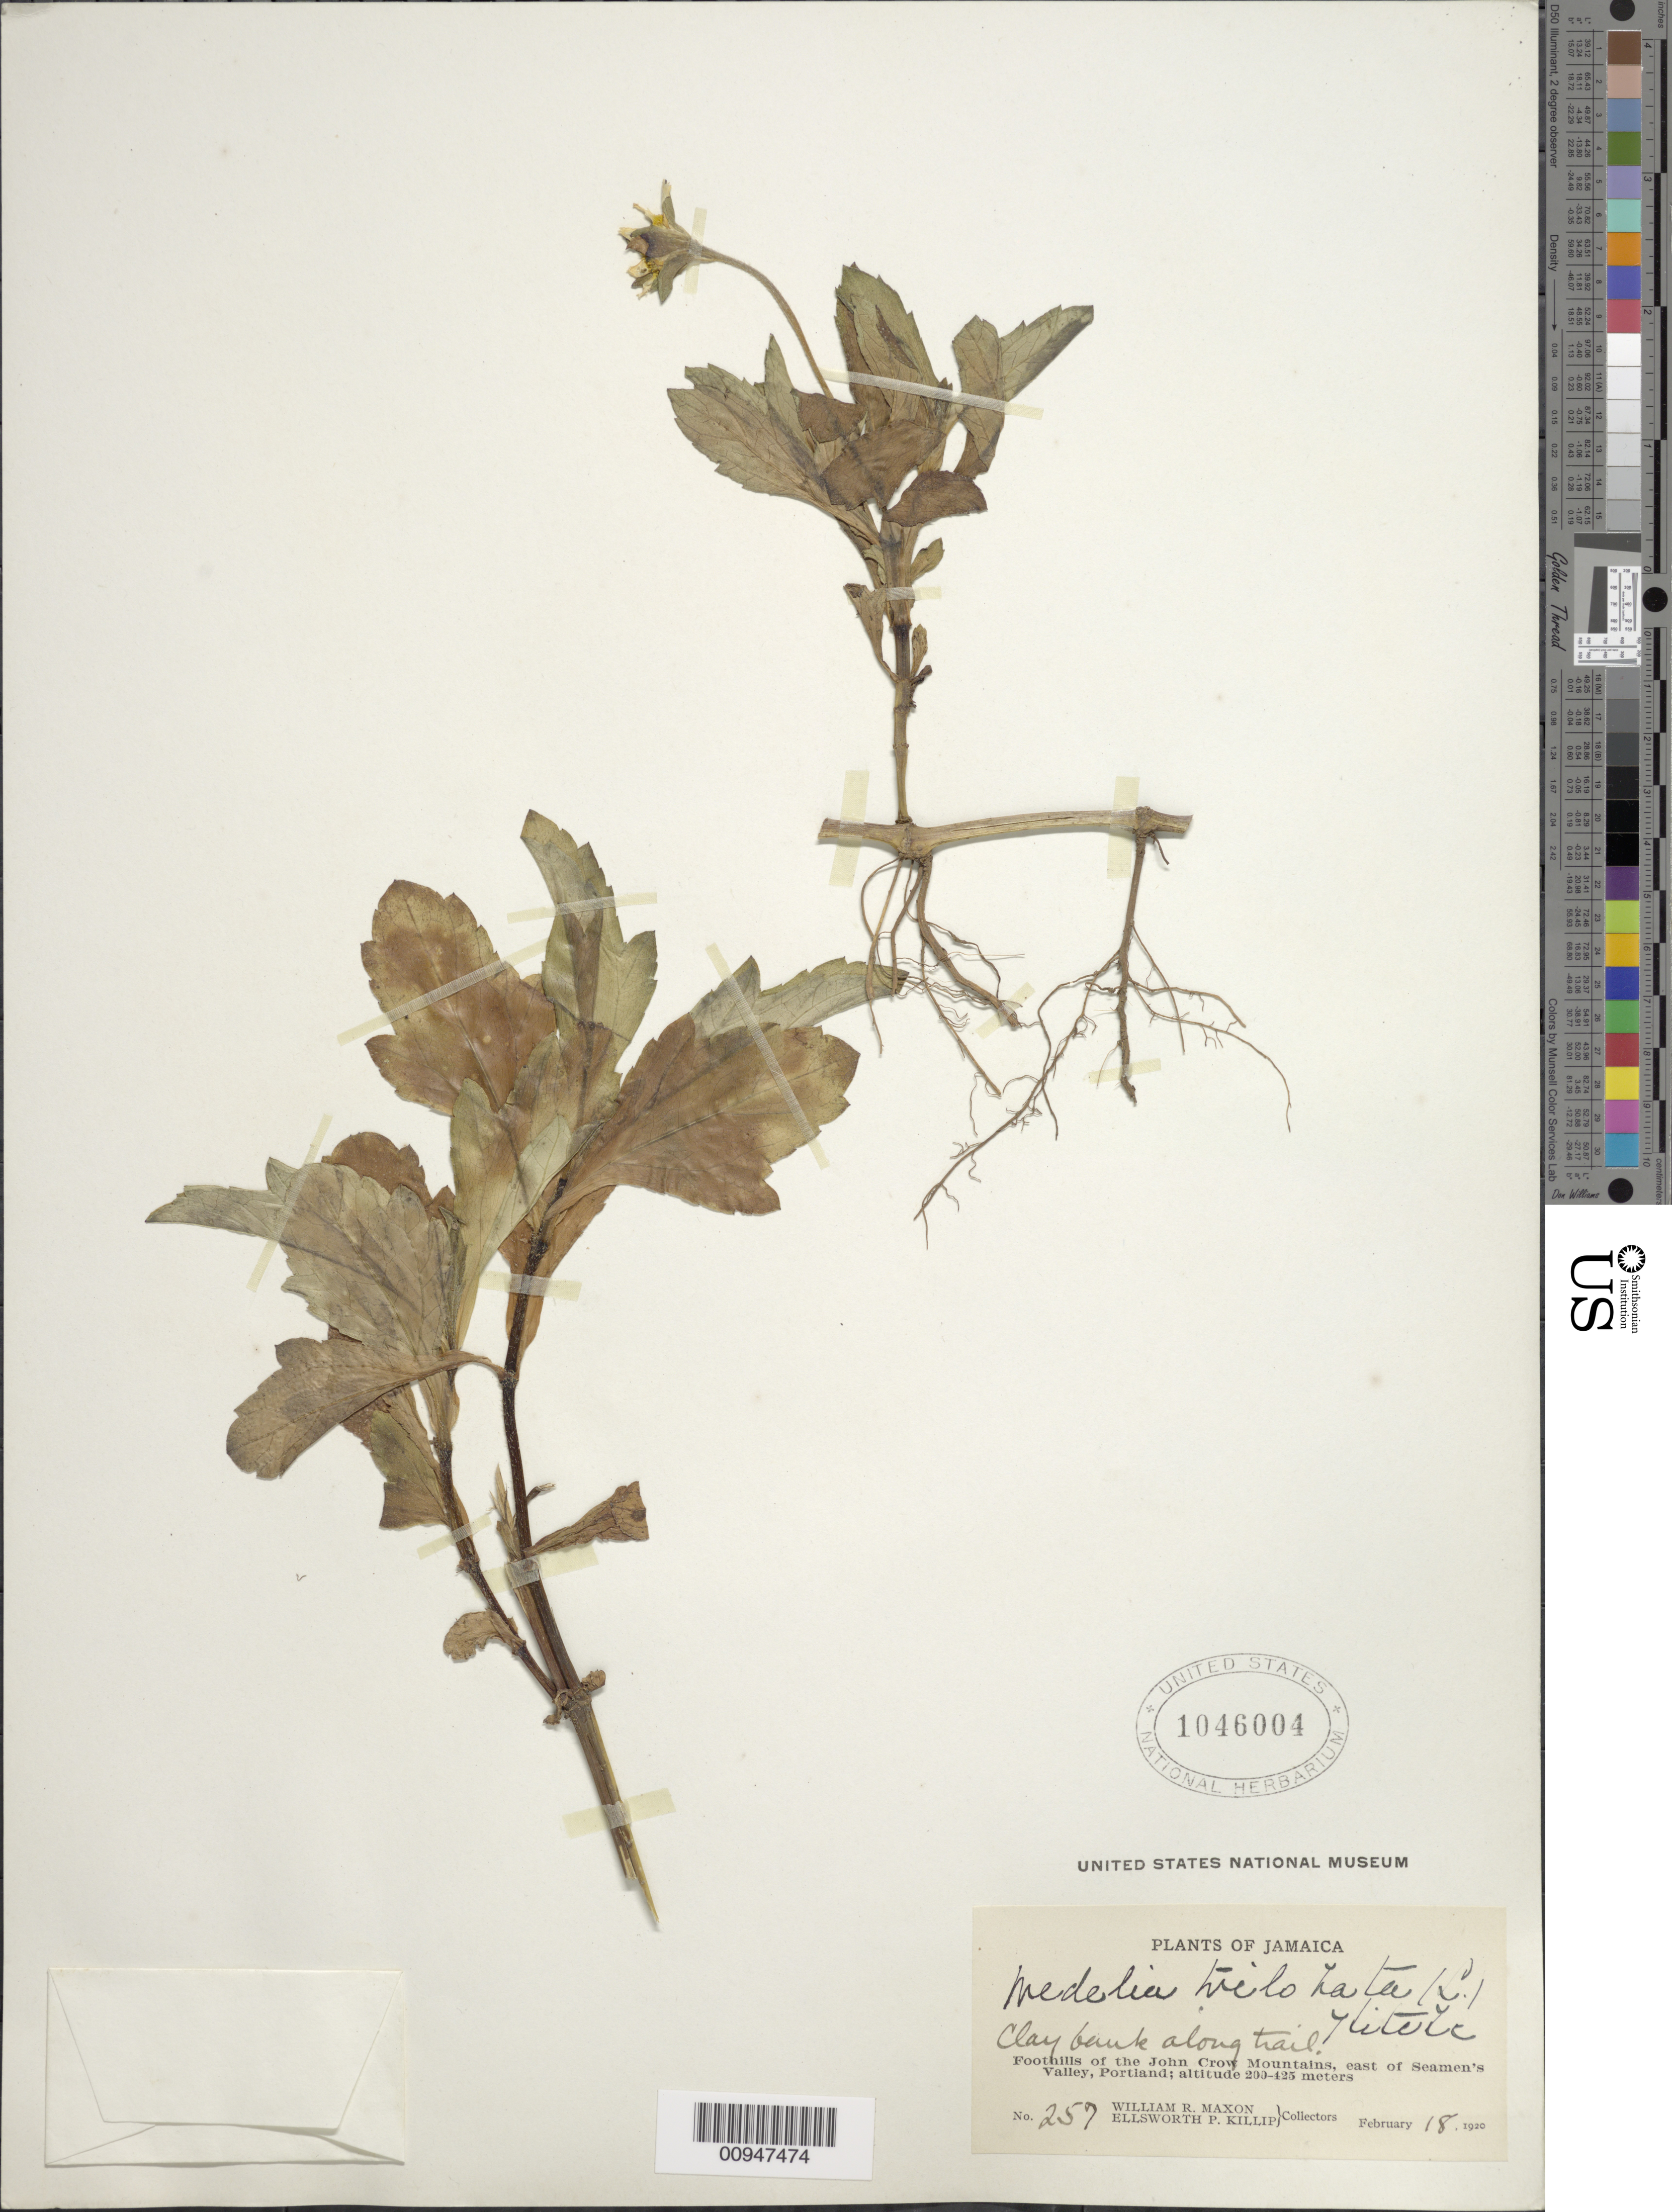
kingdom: Plantae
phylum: Tracheophyta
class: Magnoliopsida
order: Asterales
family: Asteraceae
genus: Sphagneticola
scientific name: Sphagneticola trilobata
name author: (L.) Pruski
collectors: W. R. Maxon & E. P. Killip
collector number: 257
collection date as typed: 18 Feb 1920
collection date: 1920-02-18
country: Jamaica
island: Jamaica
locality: Portland, Foothills of the John Crow Mountains, E of Seamen's Valley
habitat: Clay bank along trail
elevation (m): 200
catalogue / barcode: US 1046004